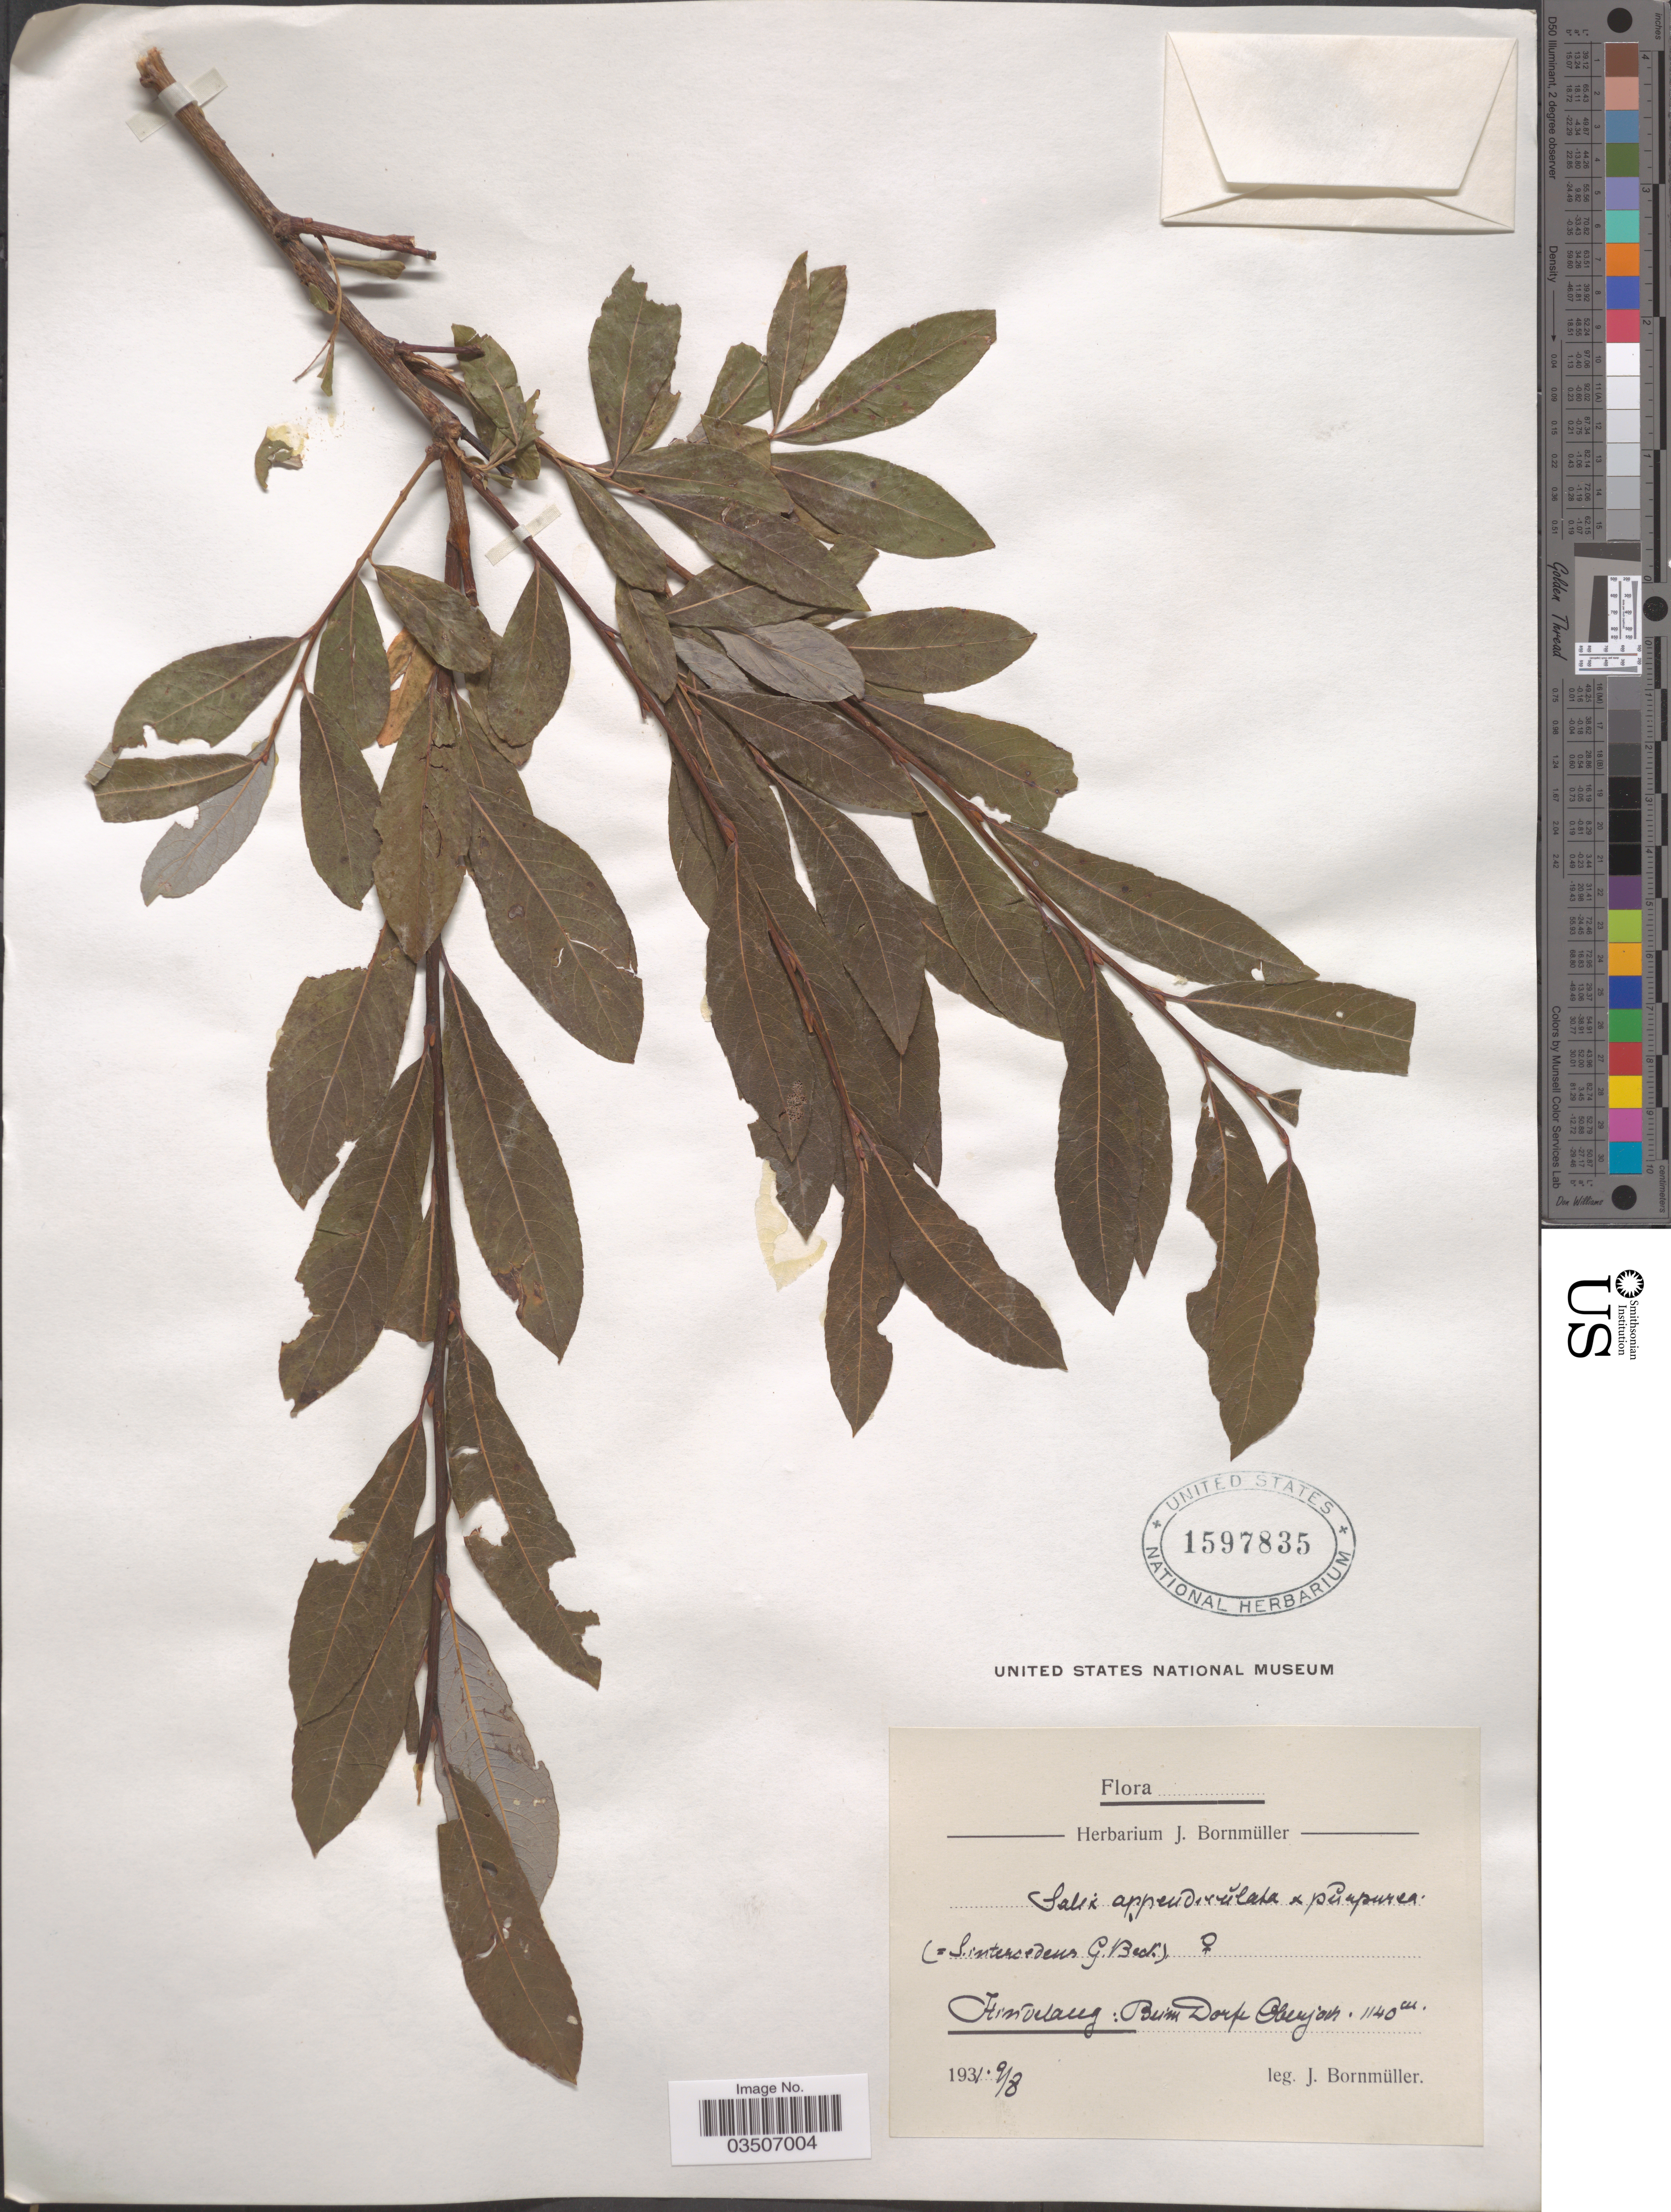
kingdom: Plantae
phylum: Tracheophyta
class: Magnoliopsida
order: Malpighiales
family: Salicaceae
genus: Salix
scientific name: Salix appendiculata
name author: Vill.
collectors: J. Bornmüller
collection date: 1931-09-08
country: Germany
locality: Hindelang: Beim Dorf Oberjoch.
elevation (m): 1140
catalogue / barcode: US 1597835